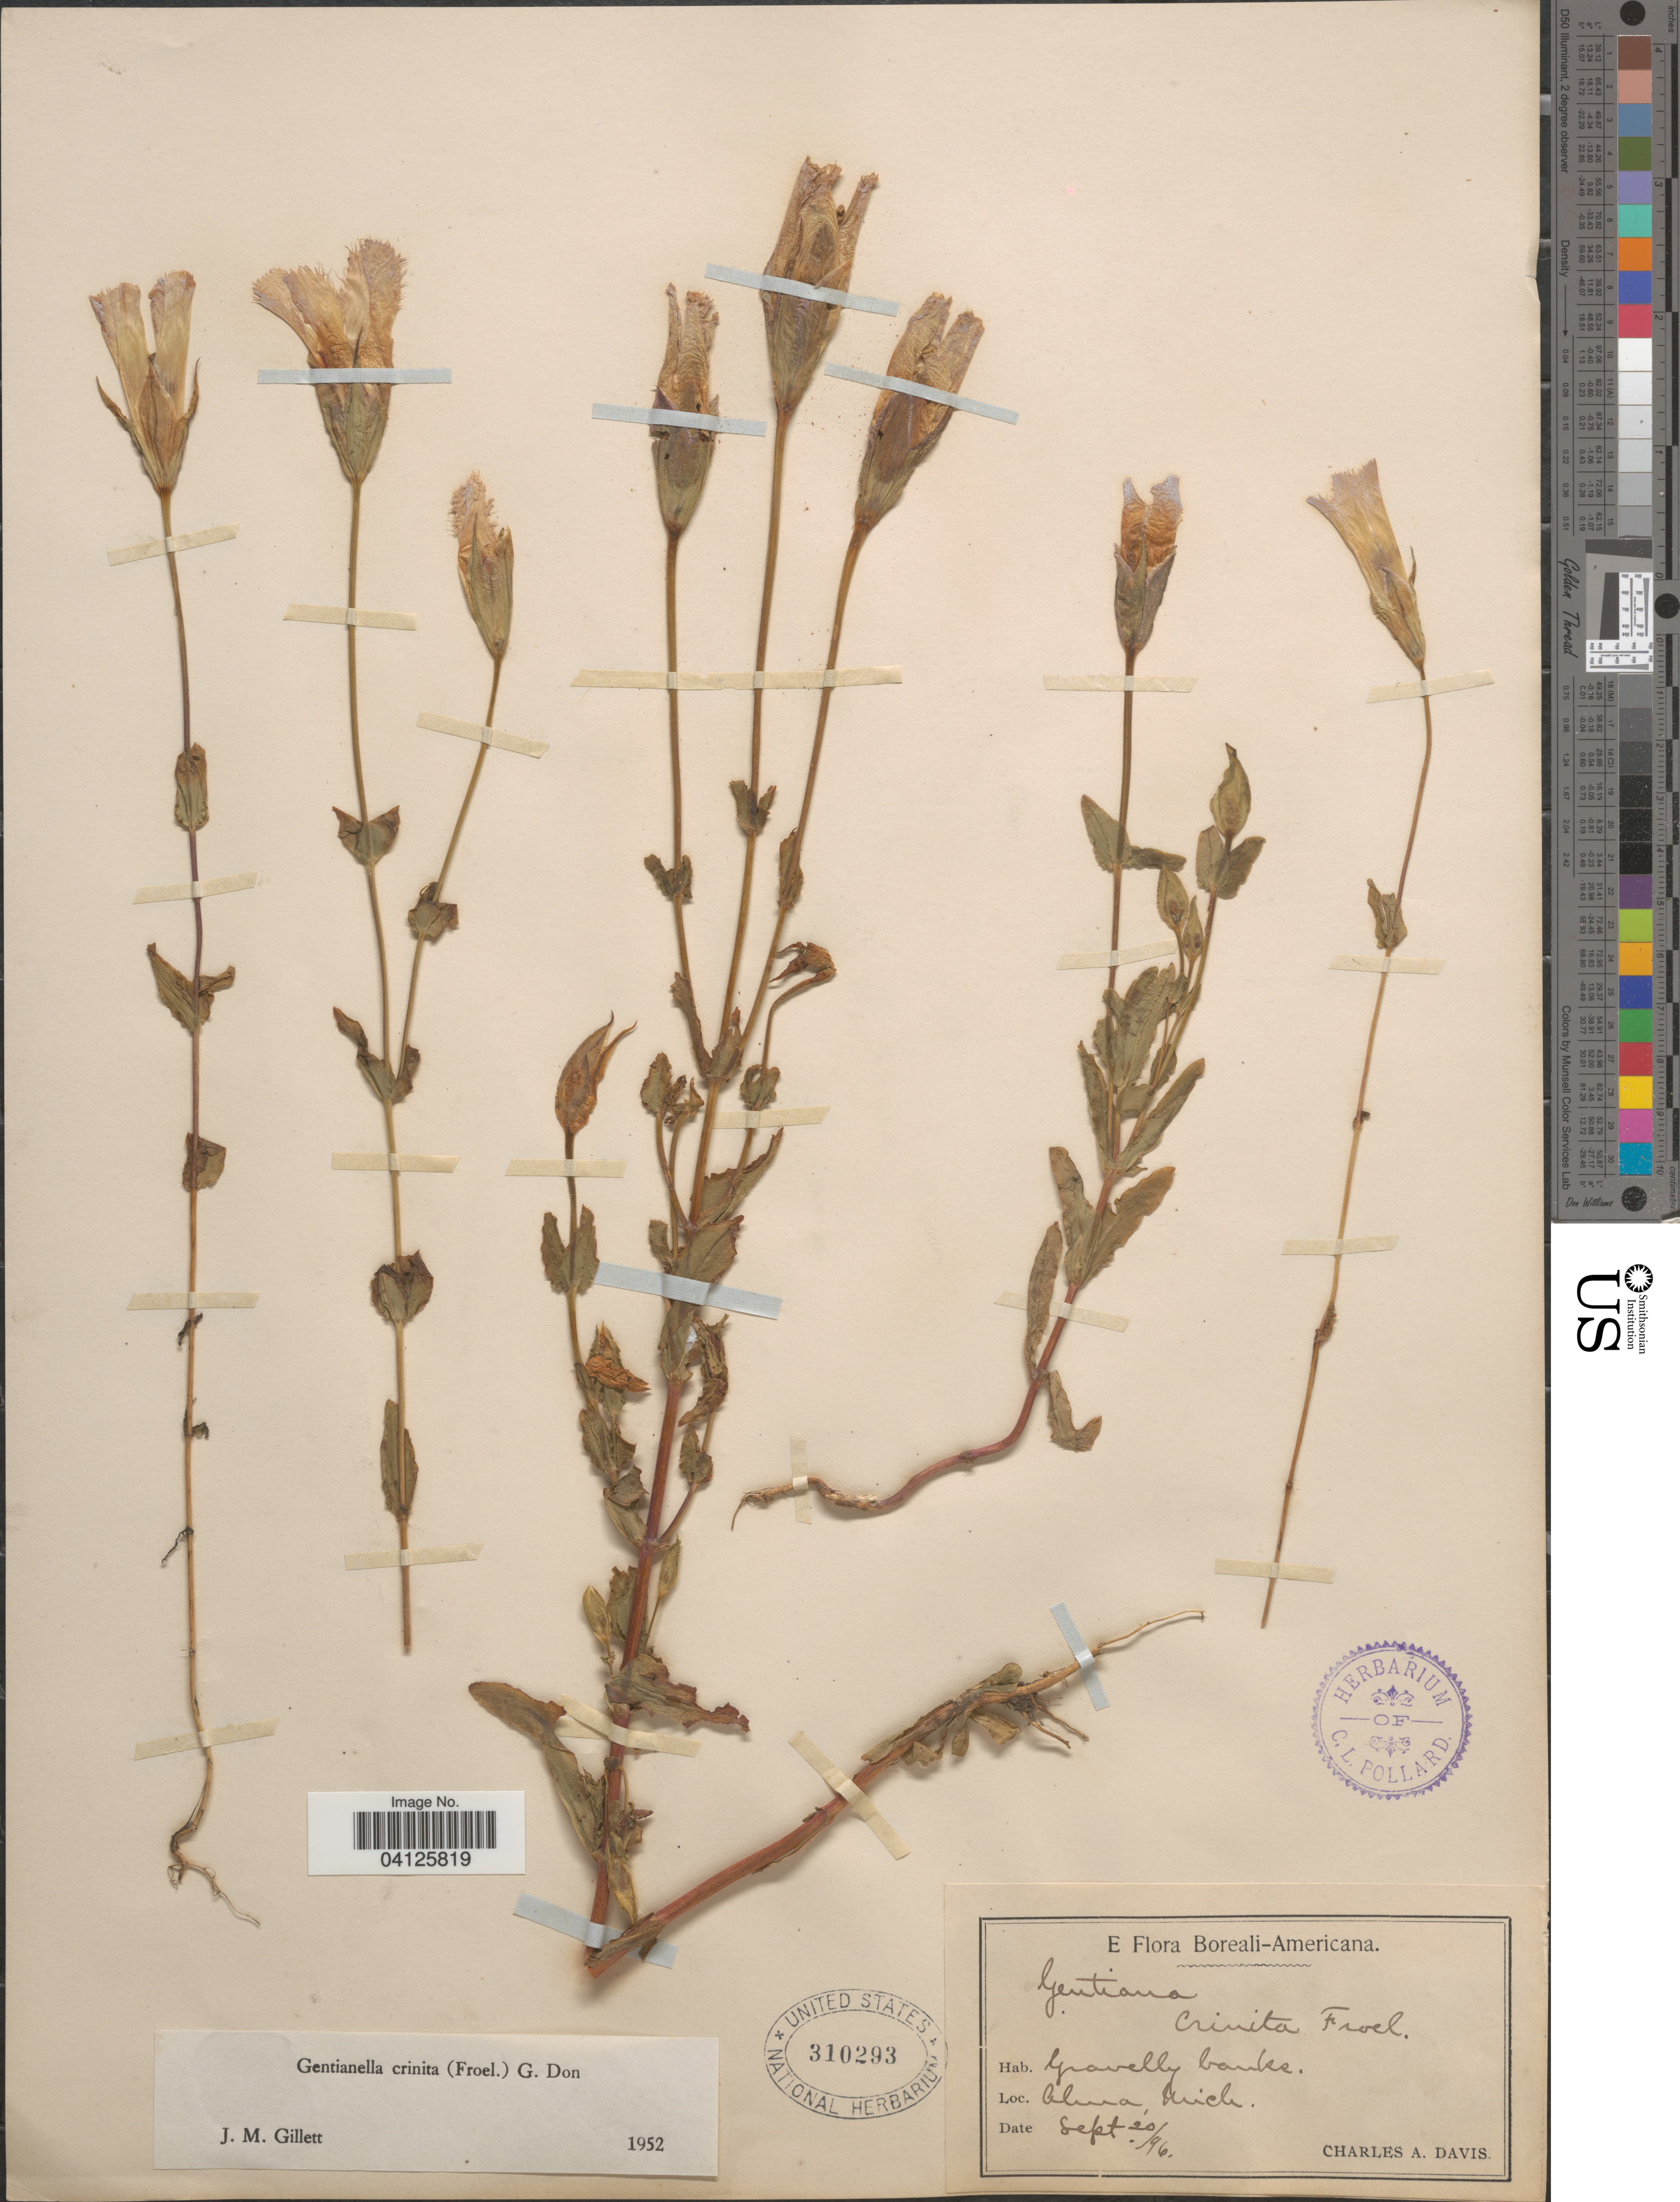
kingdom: Plantae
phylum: Tracheophyta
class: Magnoliopsida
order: Gentianales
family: Gentianaceae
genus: Gentianella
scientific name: Gentianella crinita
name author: (Froel.) G. Don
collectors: C. Davis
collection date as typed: Transcribed d/m/y: 20/9/96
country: United States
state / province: Michigan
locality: Alma.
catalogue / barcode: US 310293